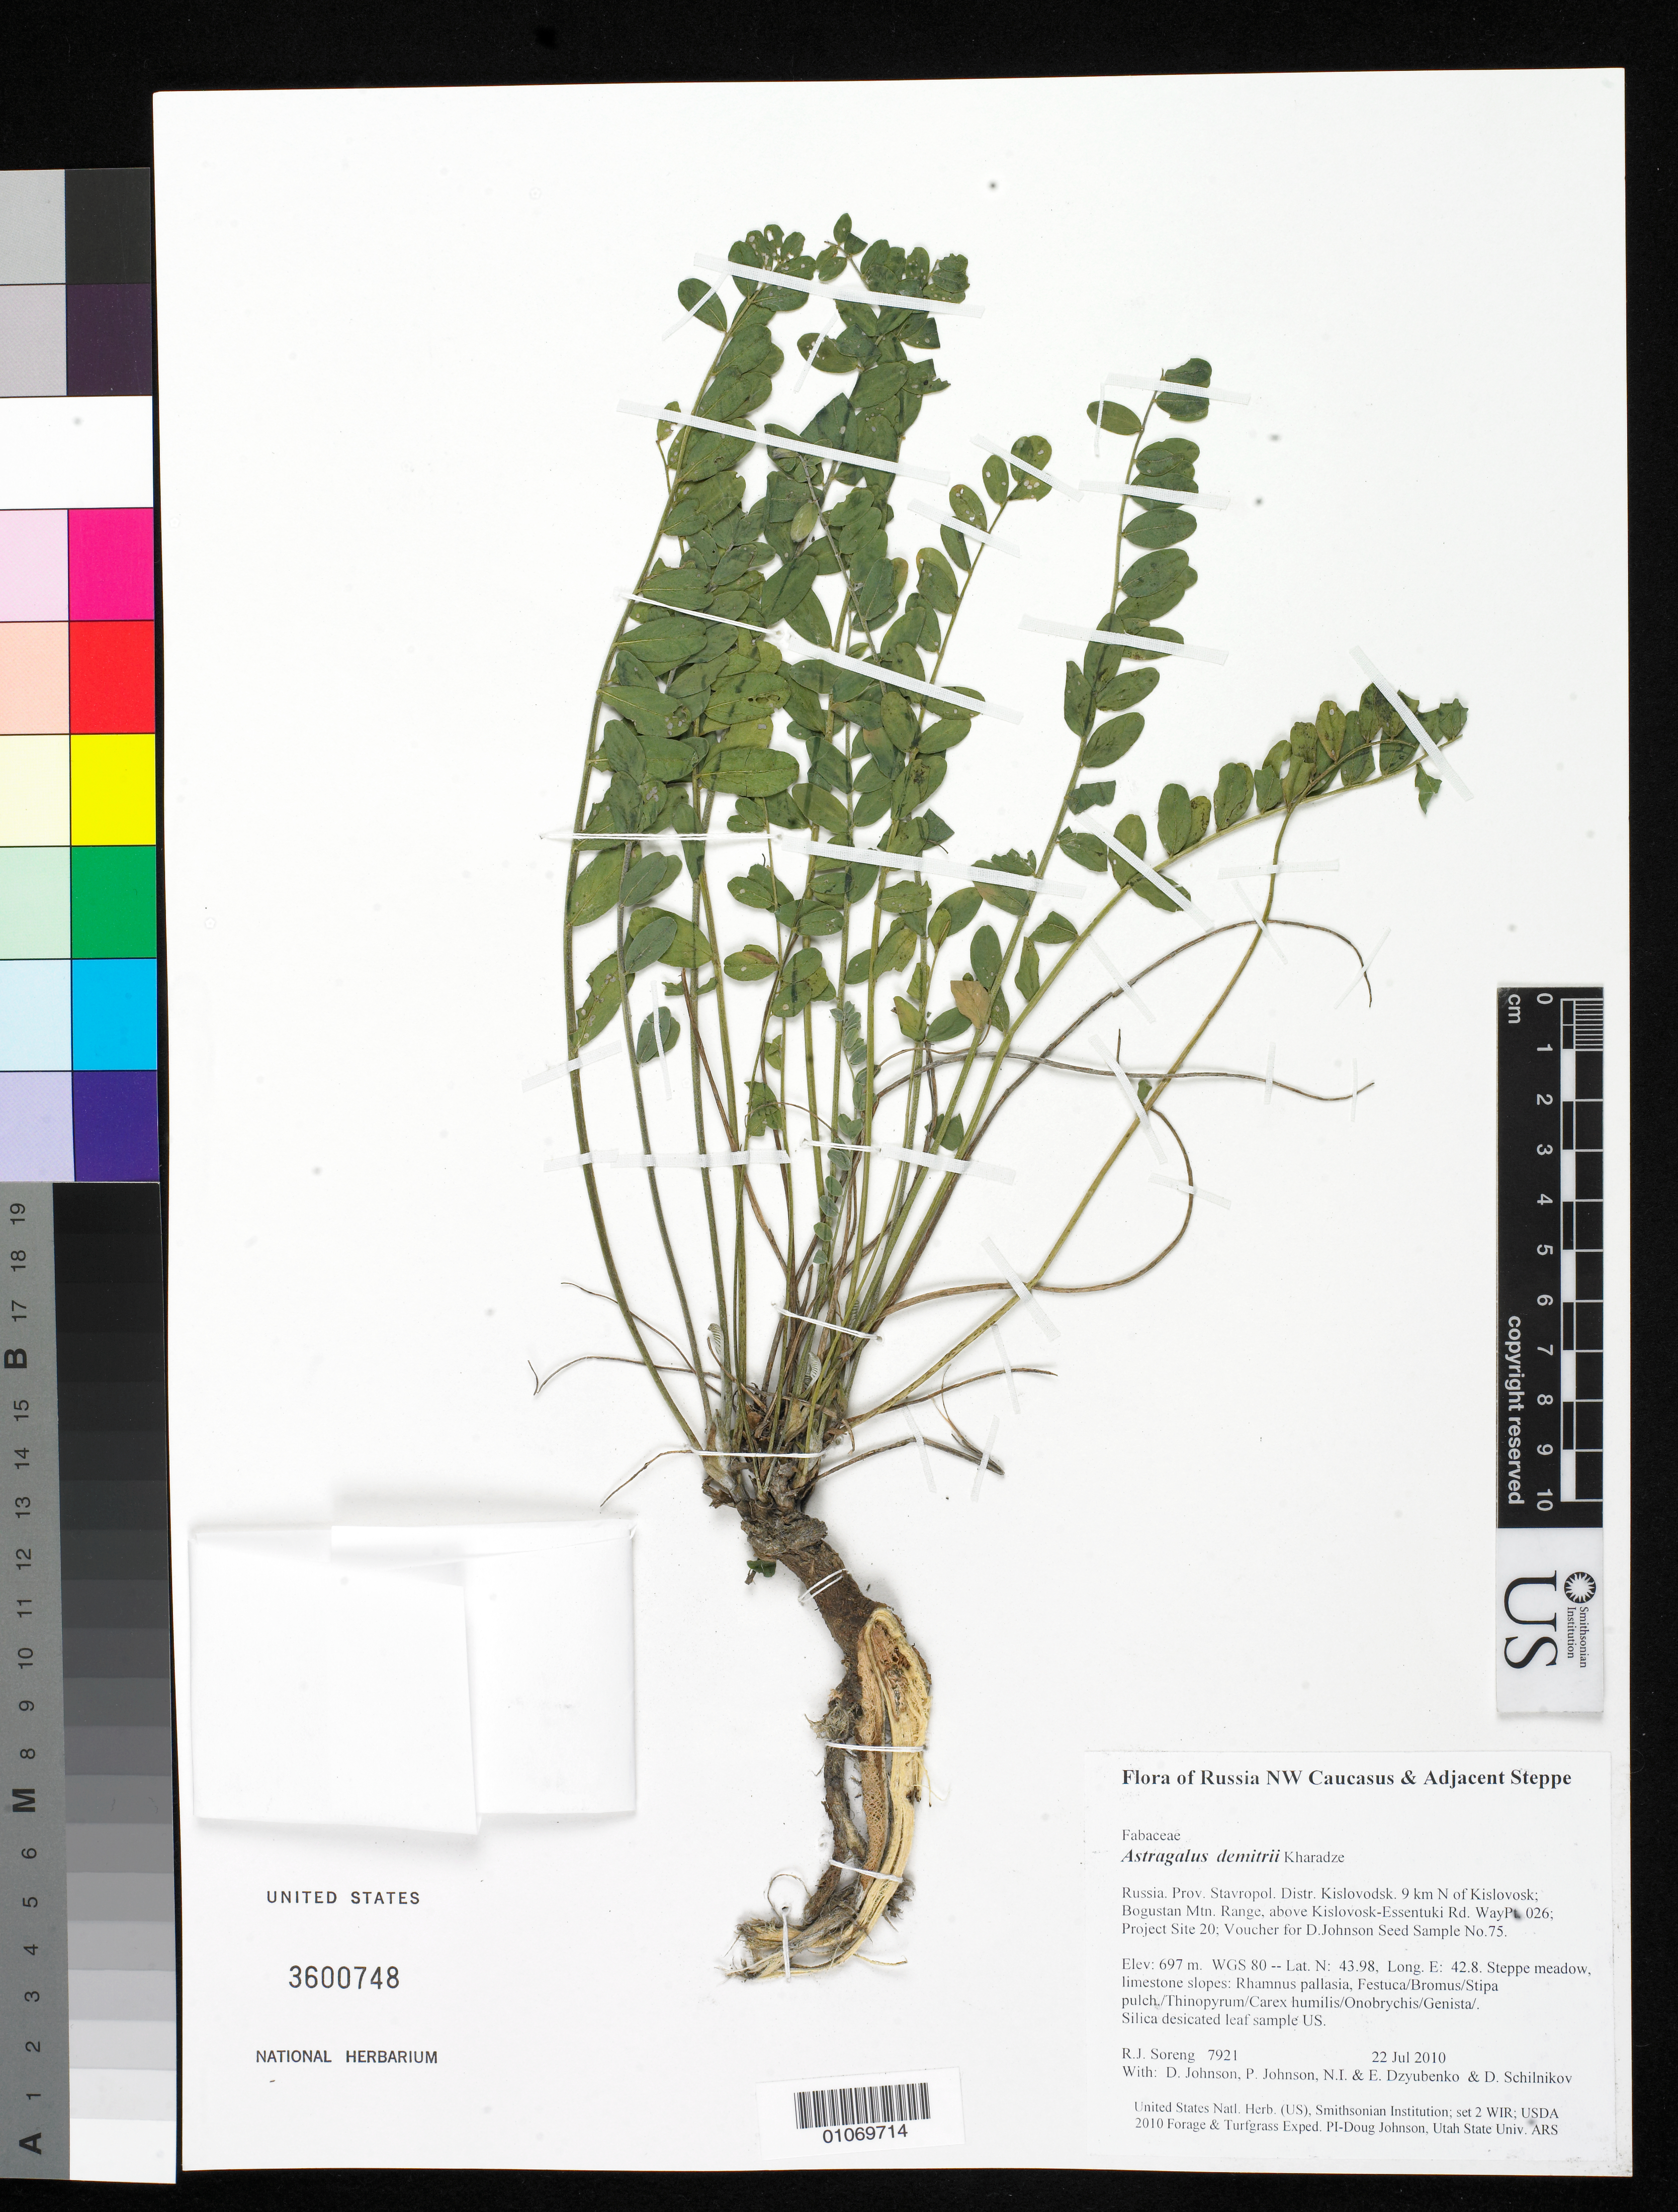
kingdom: Plantae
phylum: Tracheophyta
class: Magnoliopsida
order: Fabales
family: Fabaceae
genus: Astragalus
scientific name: Astragalus demitrii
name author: Kharadze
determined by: Belous, V.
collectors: R. J. Soreng, D. Johnson, P. Johnson, N. Dzyubenko, E. Dzyubenko & D. Schilnikov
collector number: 7921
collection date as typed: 22 Jul 2010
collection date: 2010-07-22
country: Russian Federation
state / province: Stavropol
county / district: Kislovodsk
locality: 9 km N of Kislovosk; Bogustan Mtn. Range, above Kislovosk-Essentuki Rd.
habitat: Steppe meadow, limestone slopes: Rhamnus pallasia, Festuca/Bromus/Stipa pulch./Thinopyrum/Carex humilis/Onobrychis/Genista/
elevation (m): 697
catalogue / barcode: US 3600748